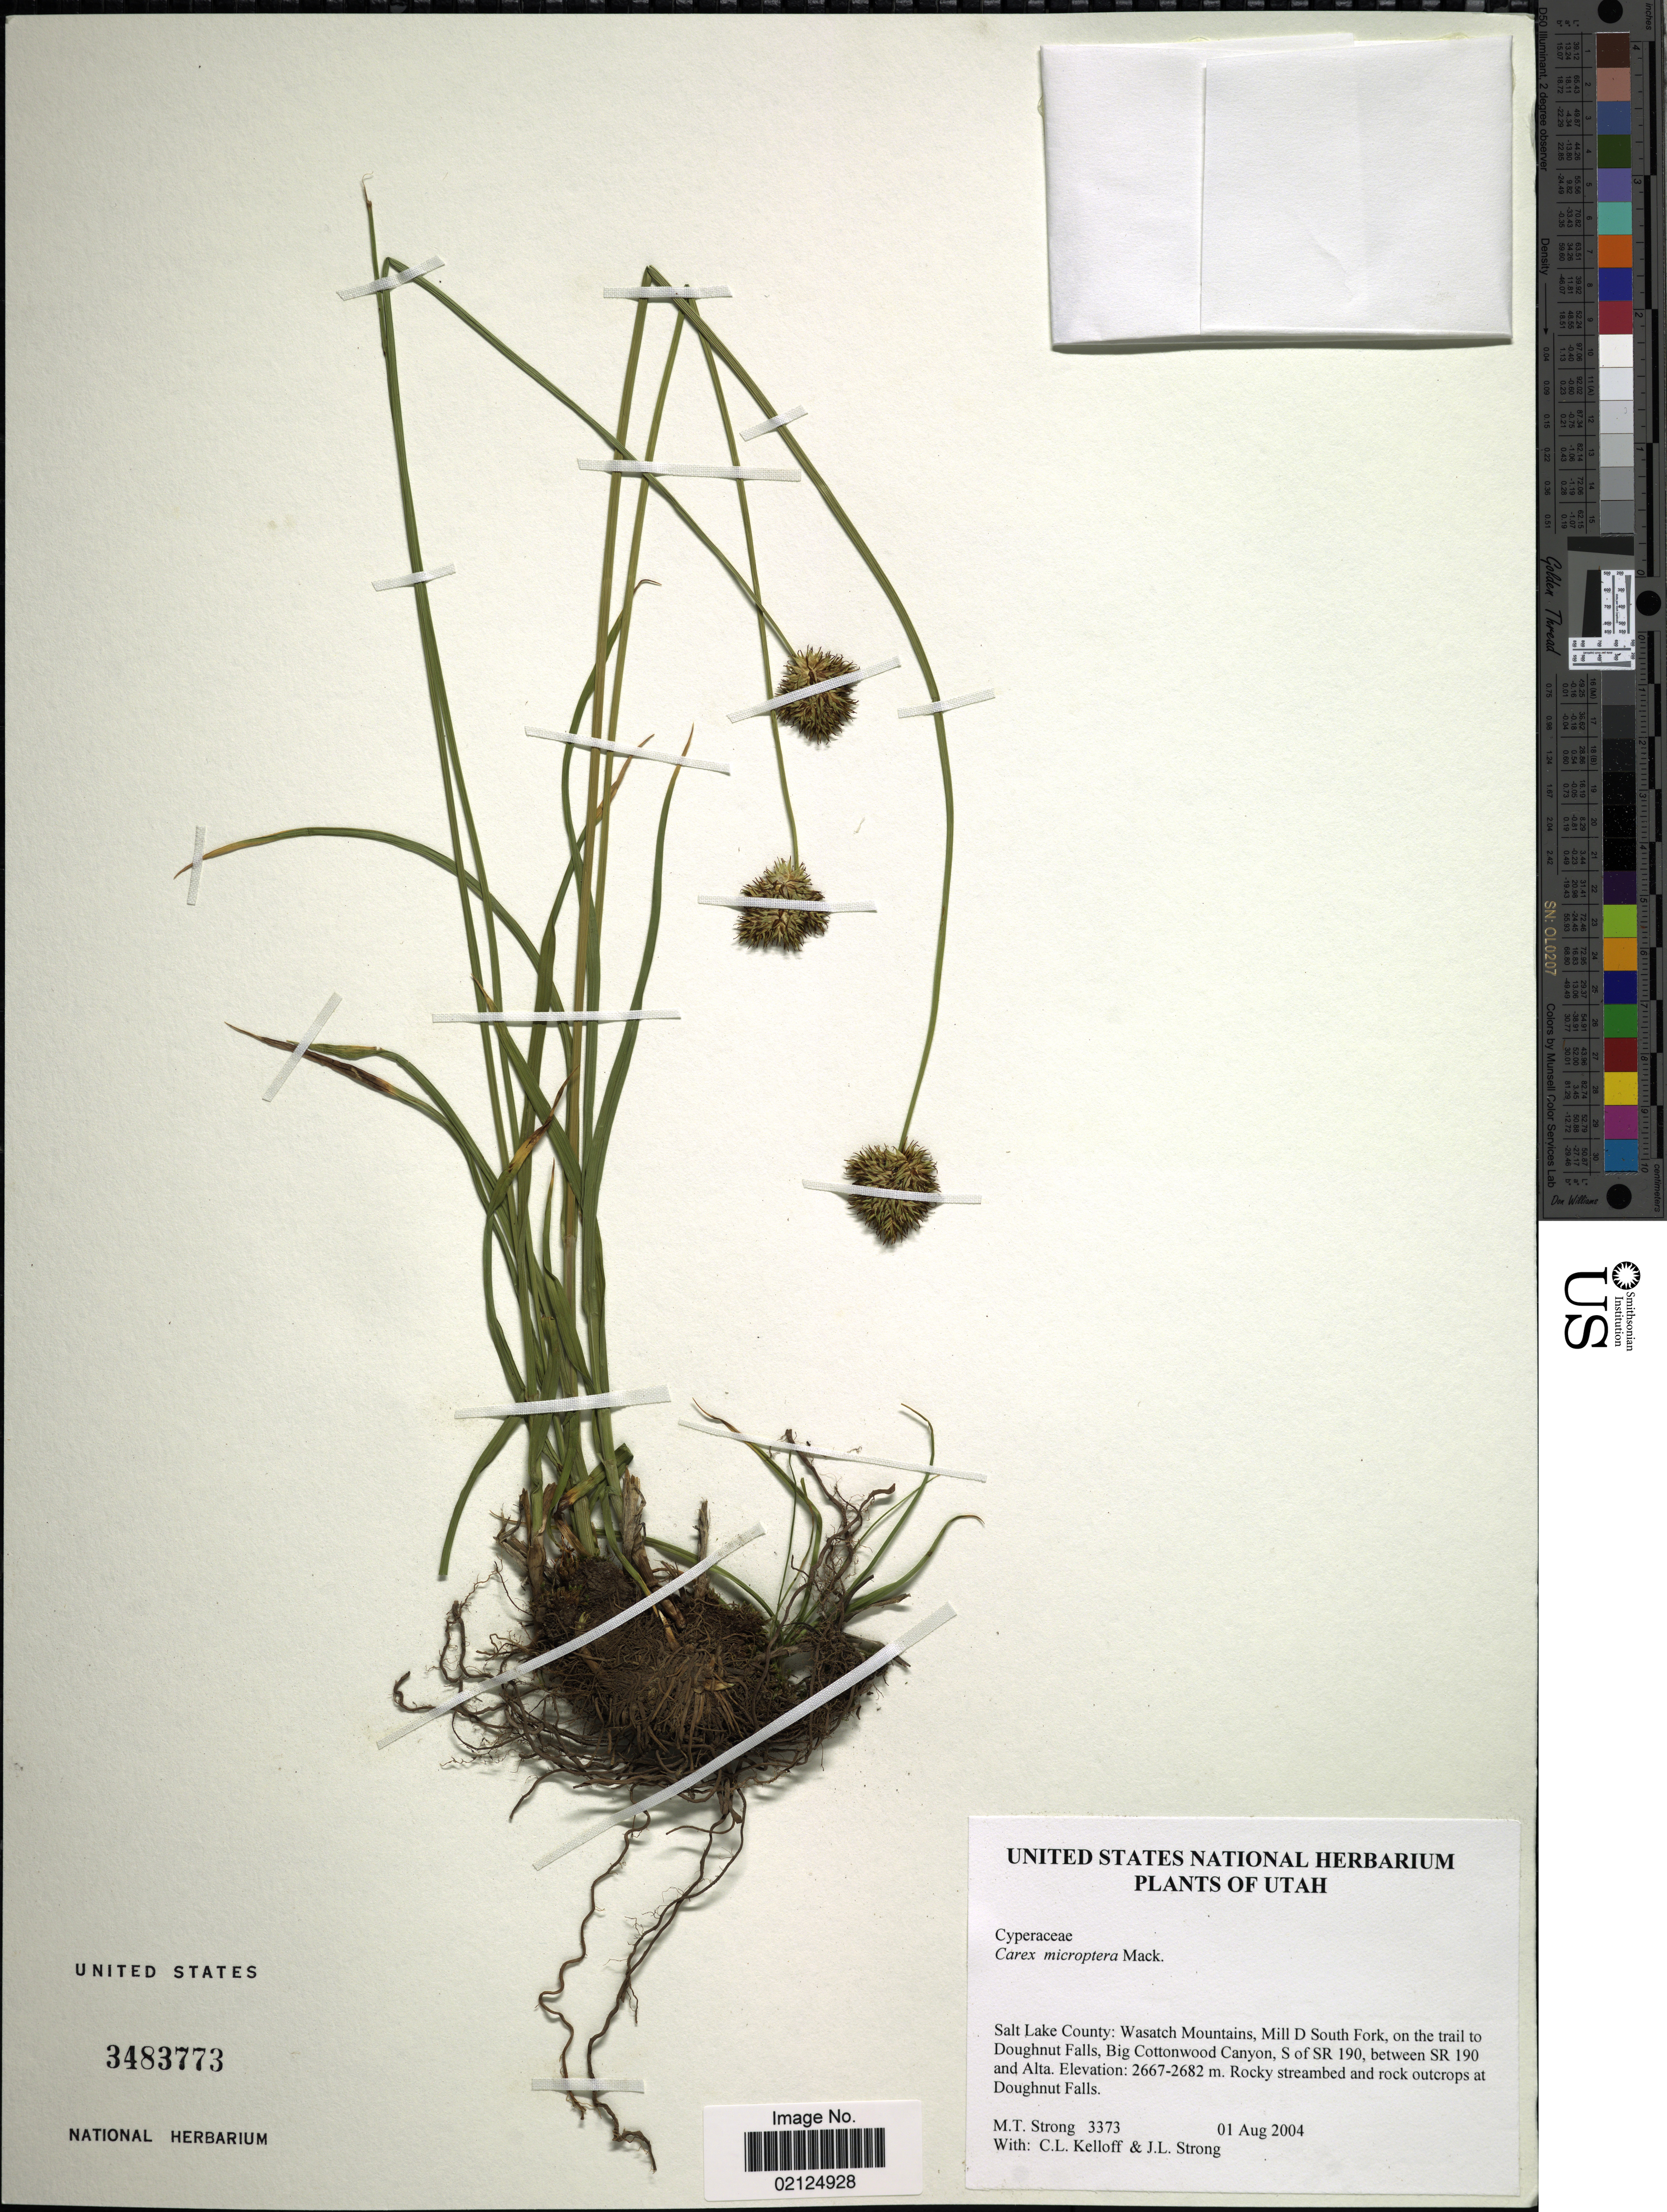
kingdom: Plantae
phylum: Tracheophyta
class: Liliopsida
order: Poales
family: Cyperaceae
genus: Carex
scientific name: Carex microptera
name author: Mack.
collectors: M. T. Strong, C. L. Kelloff & J. Strong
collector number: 3373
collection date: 2004-08-01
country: United States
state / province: Utah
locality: Salt Lake County, Wasatch Mountains, Mill D South Fork on the trail to Doughnut Falls, Big Cottonwood Canyon, S of SR 190, between SR 190 and Alta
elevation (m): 2667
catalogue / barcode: US 3483773